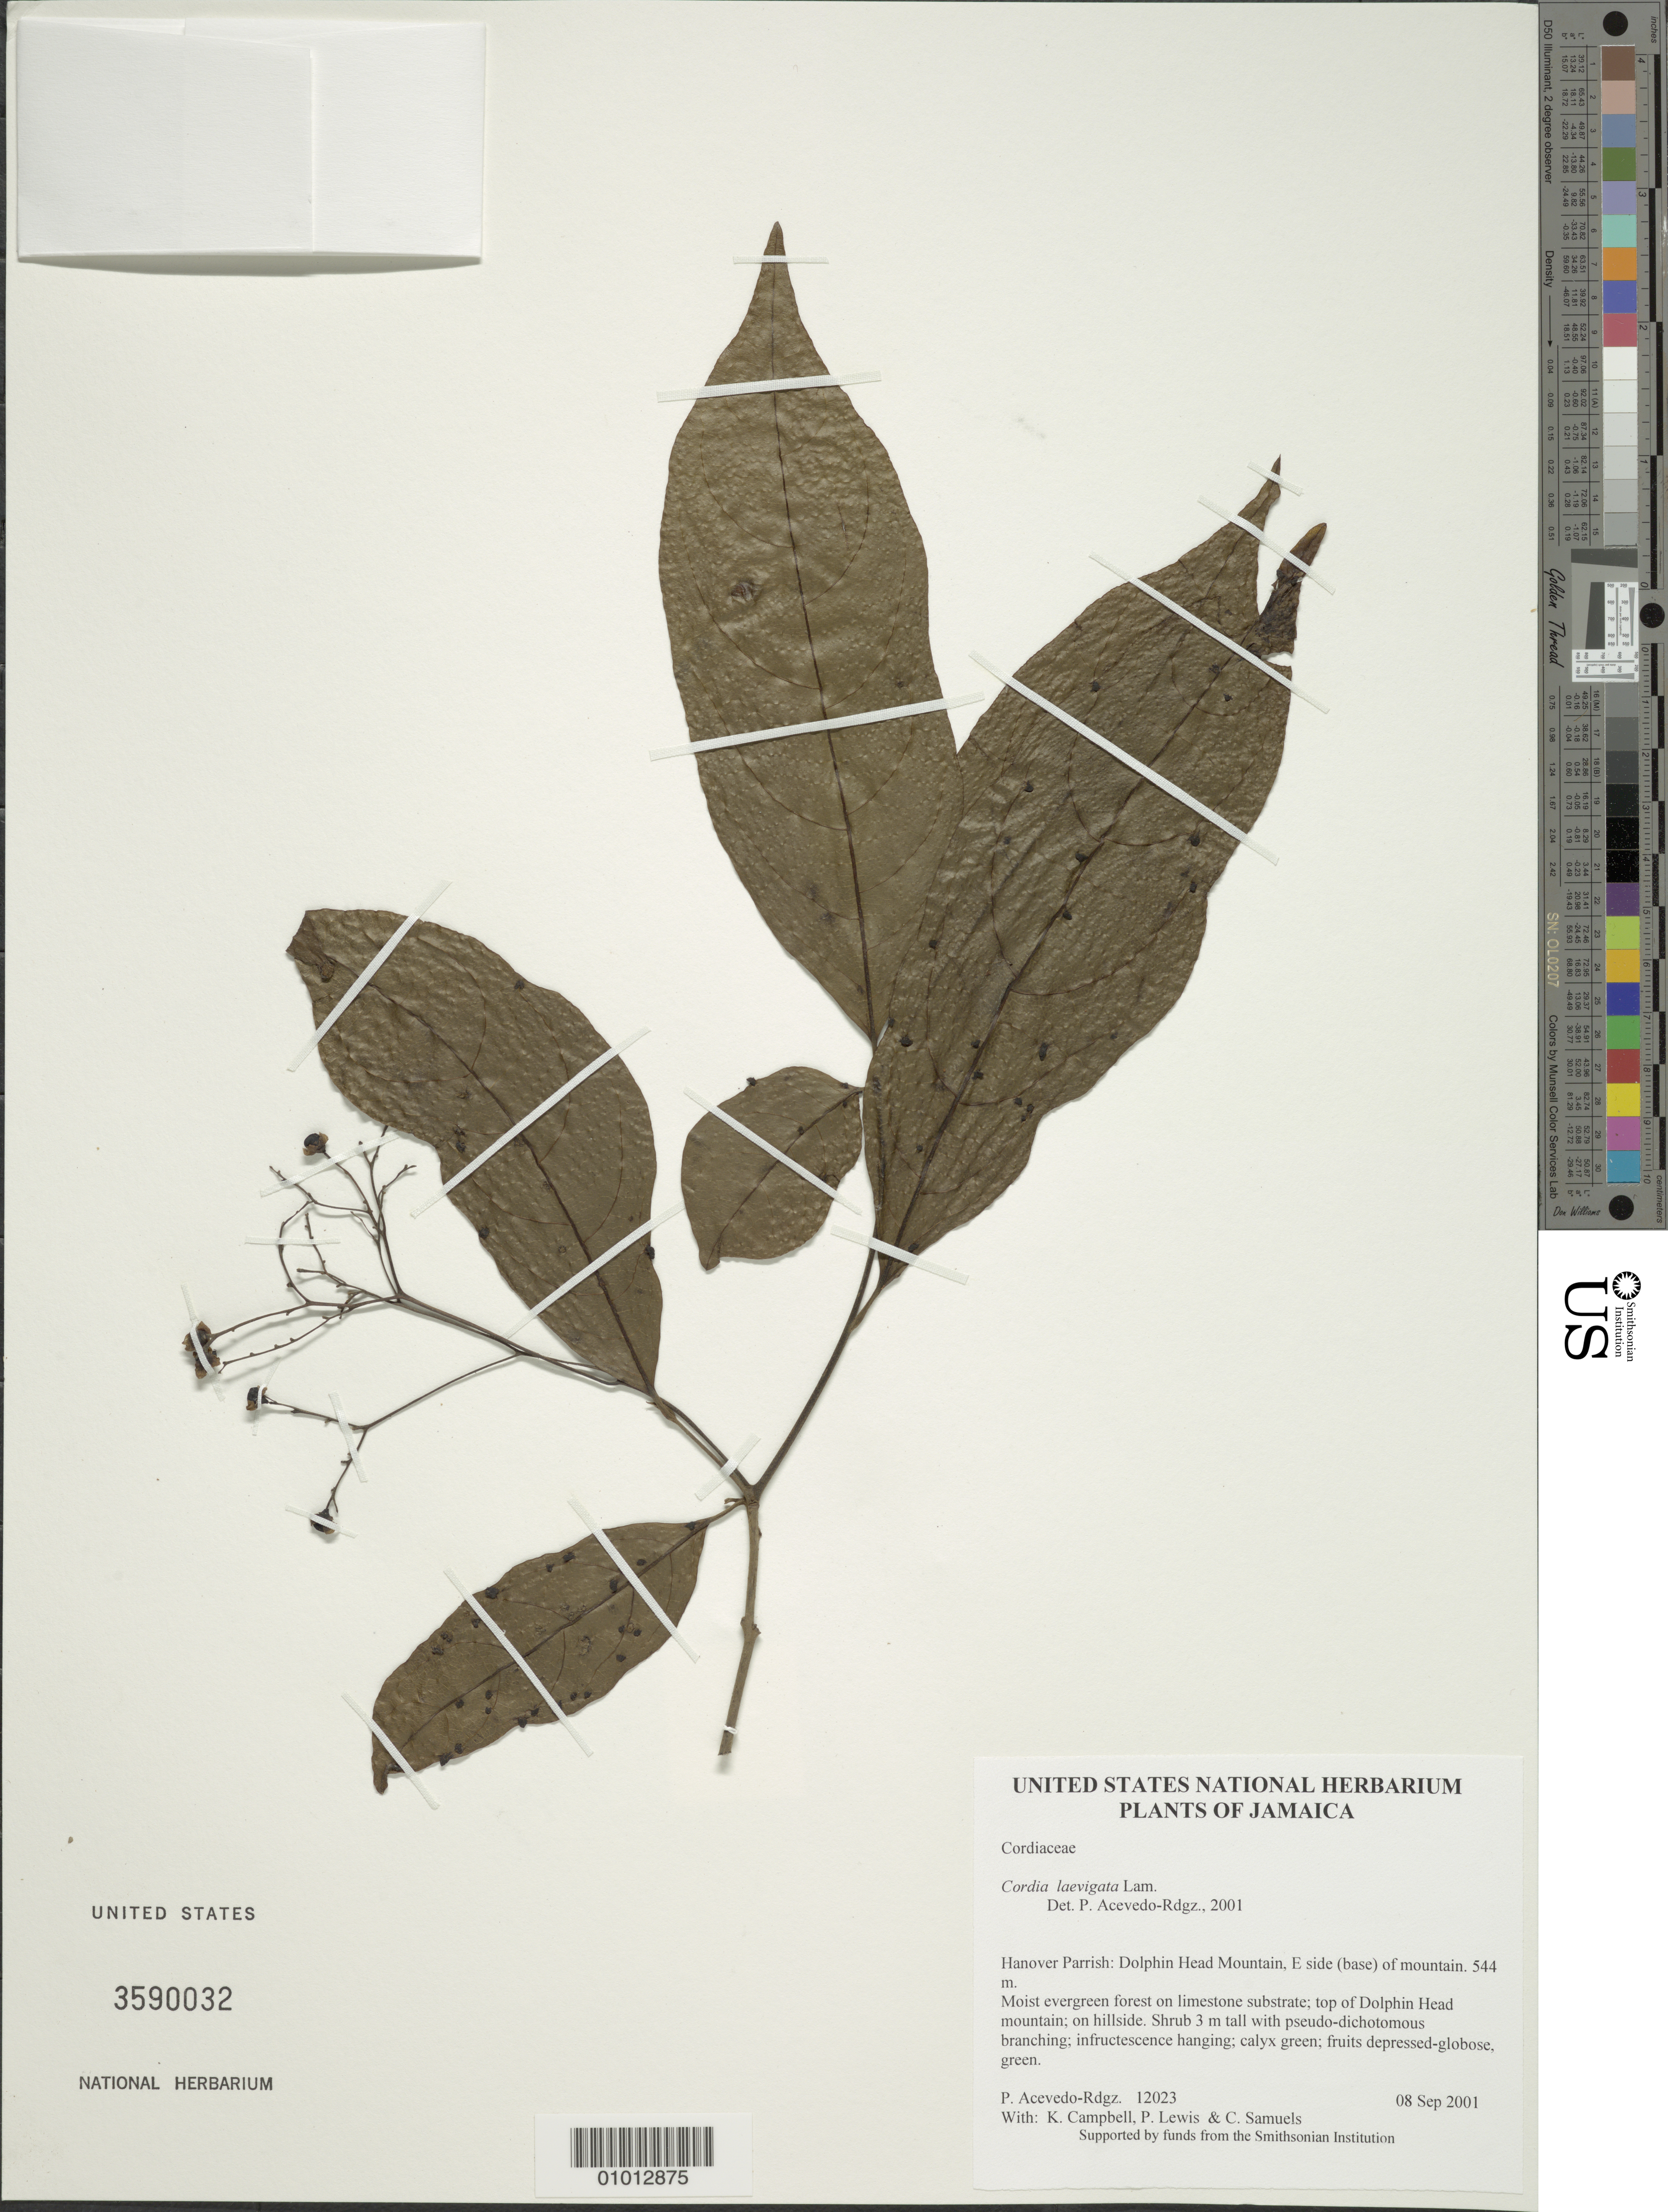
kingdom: Plantae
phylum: Tracheophyta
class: Magnoliopsida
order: Boraginales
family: Cordiaceae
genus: Cordia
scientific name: Cordia laevigata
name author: Lam.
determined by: Acevedo-Rodríguez, P., (BOT), Smithsonian Institution - National Museum of Natural History (UNITED STATES)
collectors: P. Acevedo-Rodr., K. Campbell, P. Lewis & C. Samuels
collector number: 12023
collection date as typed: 08 Sep 2001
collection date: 2001-09-08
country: Jamaica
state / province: Hanover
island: Jamaica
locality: Hanover Parrish: Dolphin Head Mountain, E side (base) of mountain.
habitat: Moist evergreen forest on limestone substrate; top of Dolphin Head mountain; on hillside.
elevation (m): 544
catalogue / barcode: US 3590032